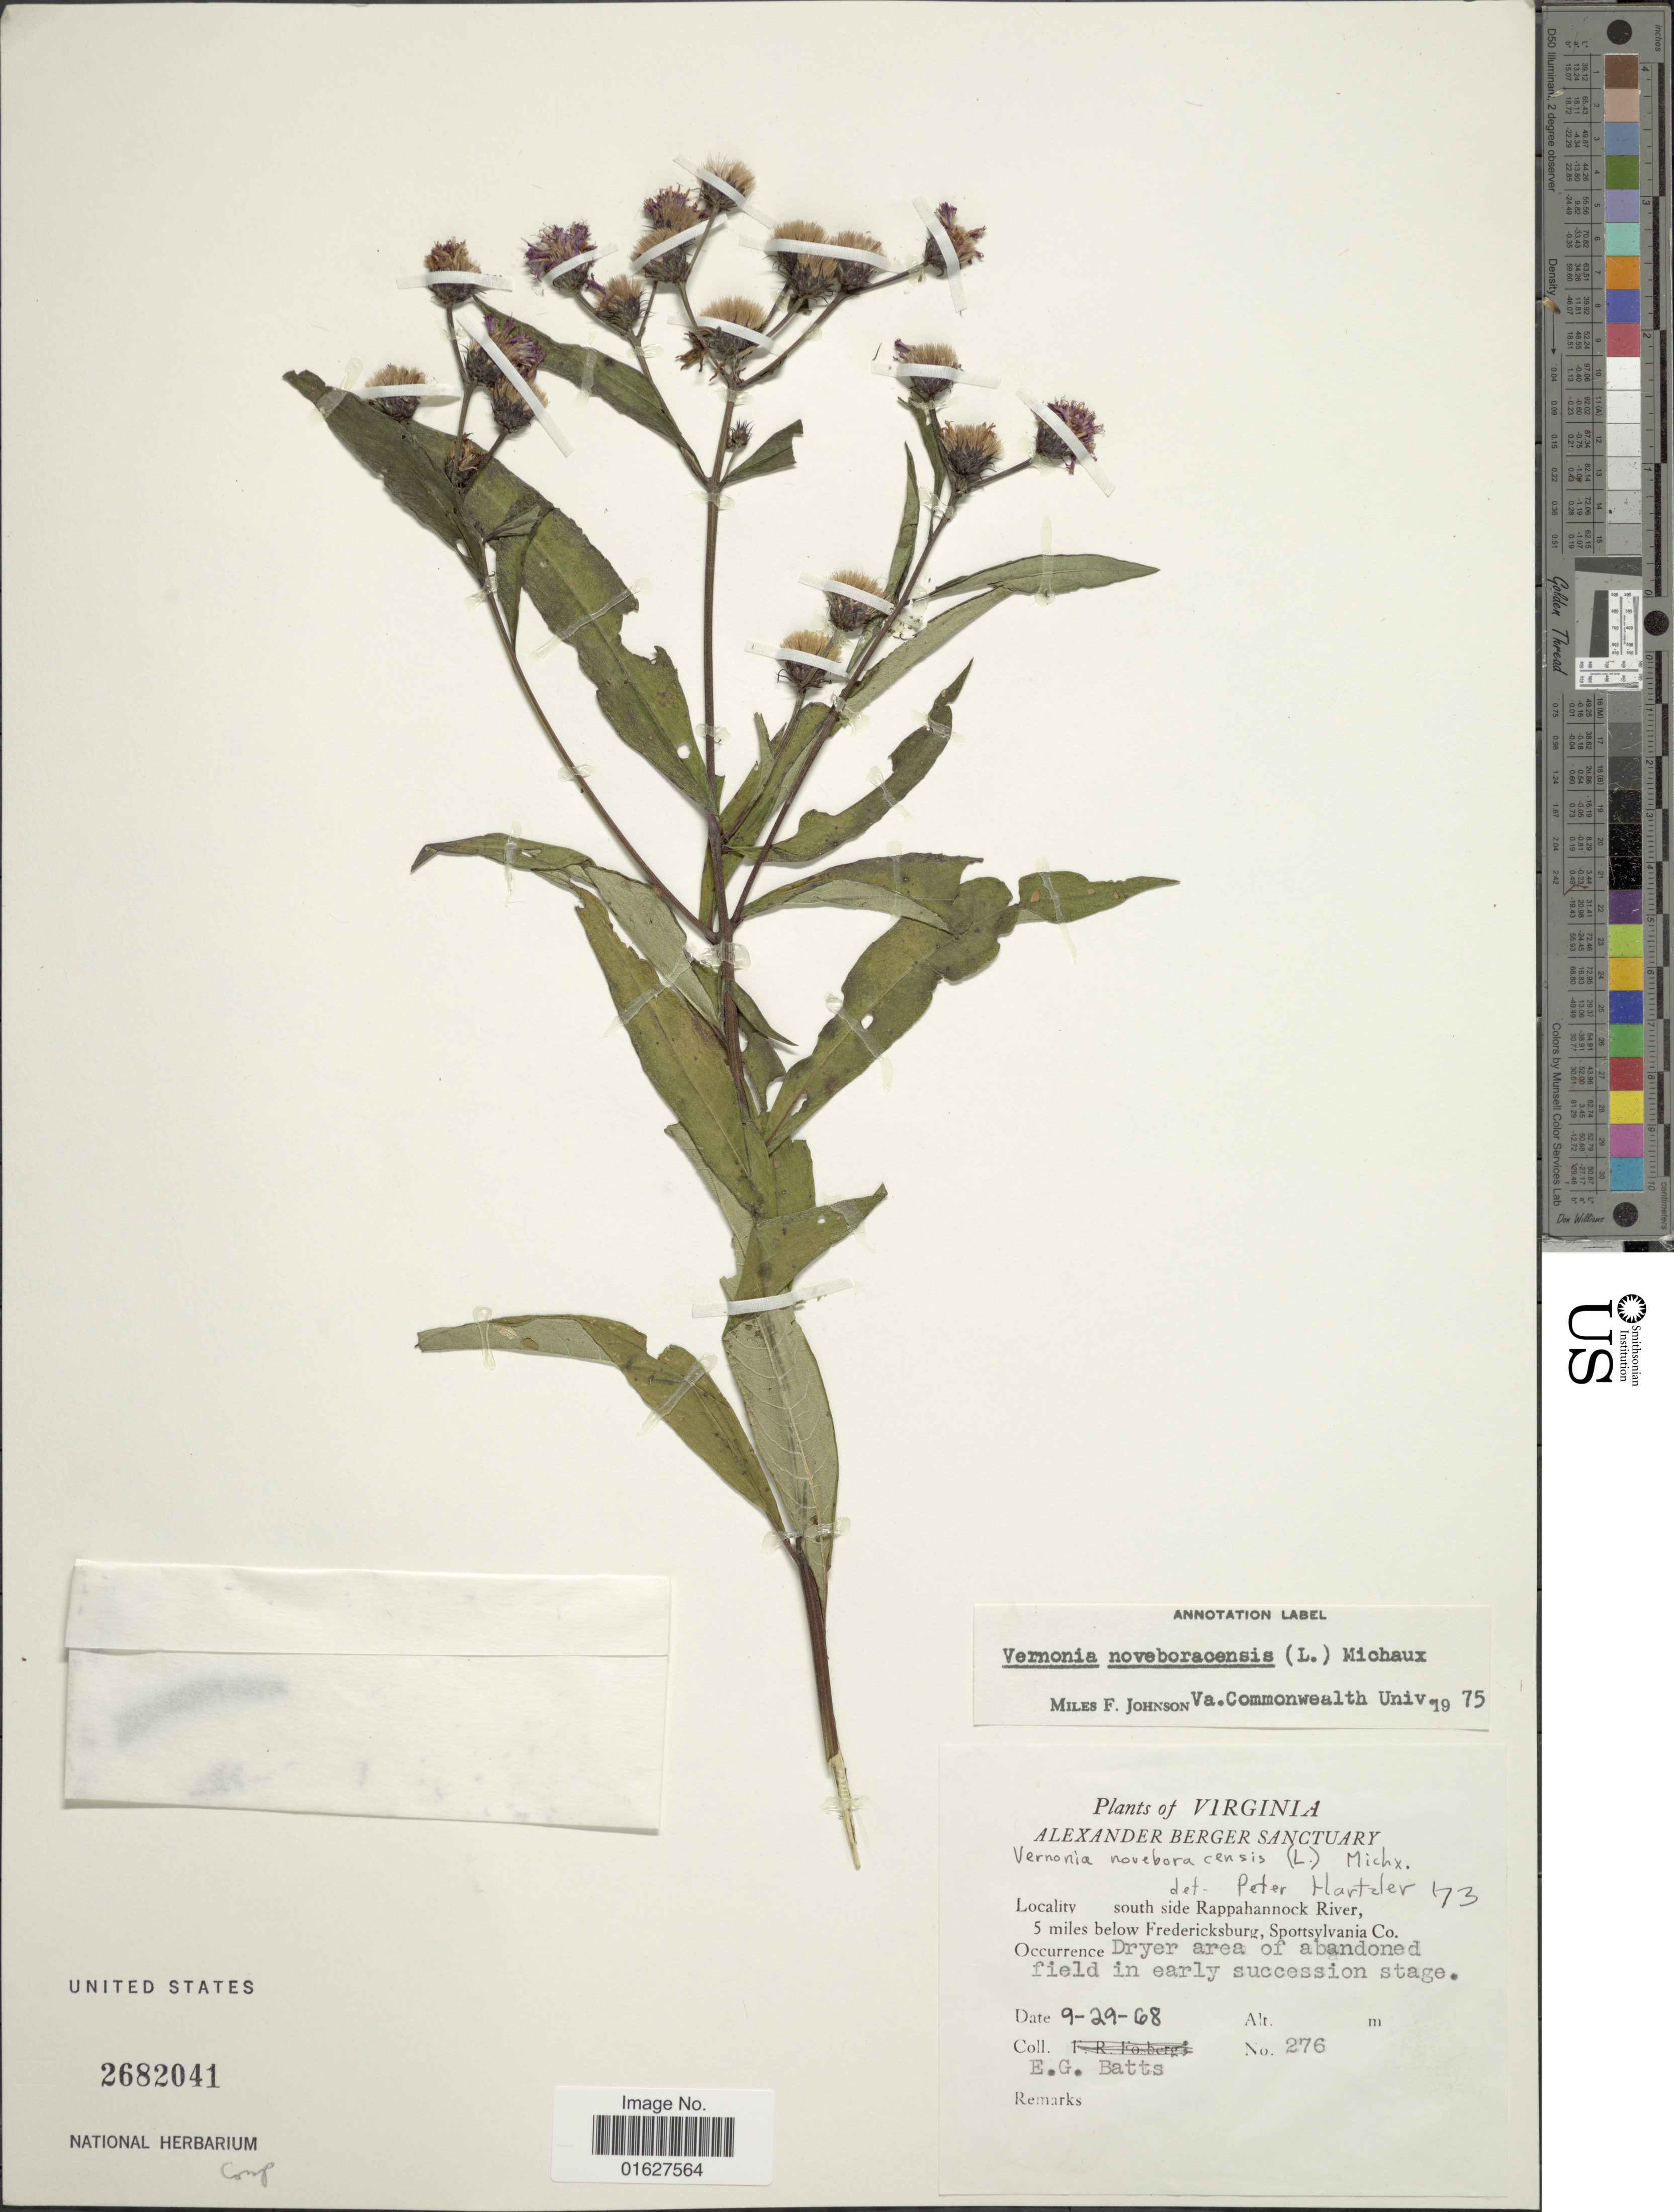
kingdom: Plantae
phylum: Tracheophyta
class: Magnoliopsida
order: Asterales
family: Asteraceae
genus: Vernonia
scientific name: Vernonia noveboracensis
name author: (L.) Michx.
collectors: E. Batts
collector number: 276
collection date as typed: Transcribed d/m/y: 29/9/68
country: United States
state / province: Virginia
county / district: Spotsylvania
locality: Virginia. south side Rappahannock River, 5 miles below Fredericksburg, Spottsylvania Co. Dryer area of abandoned field in early succession stage.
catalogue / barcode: US 2682041